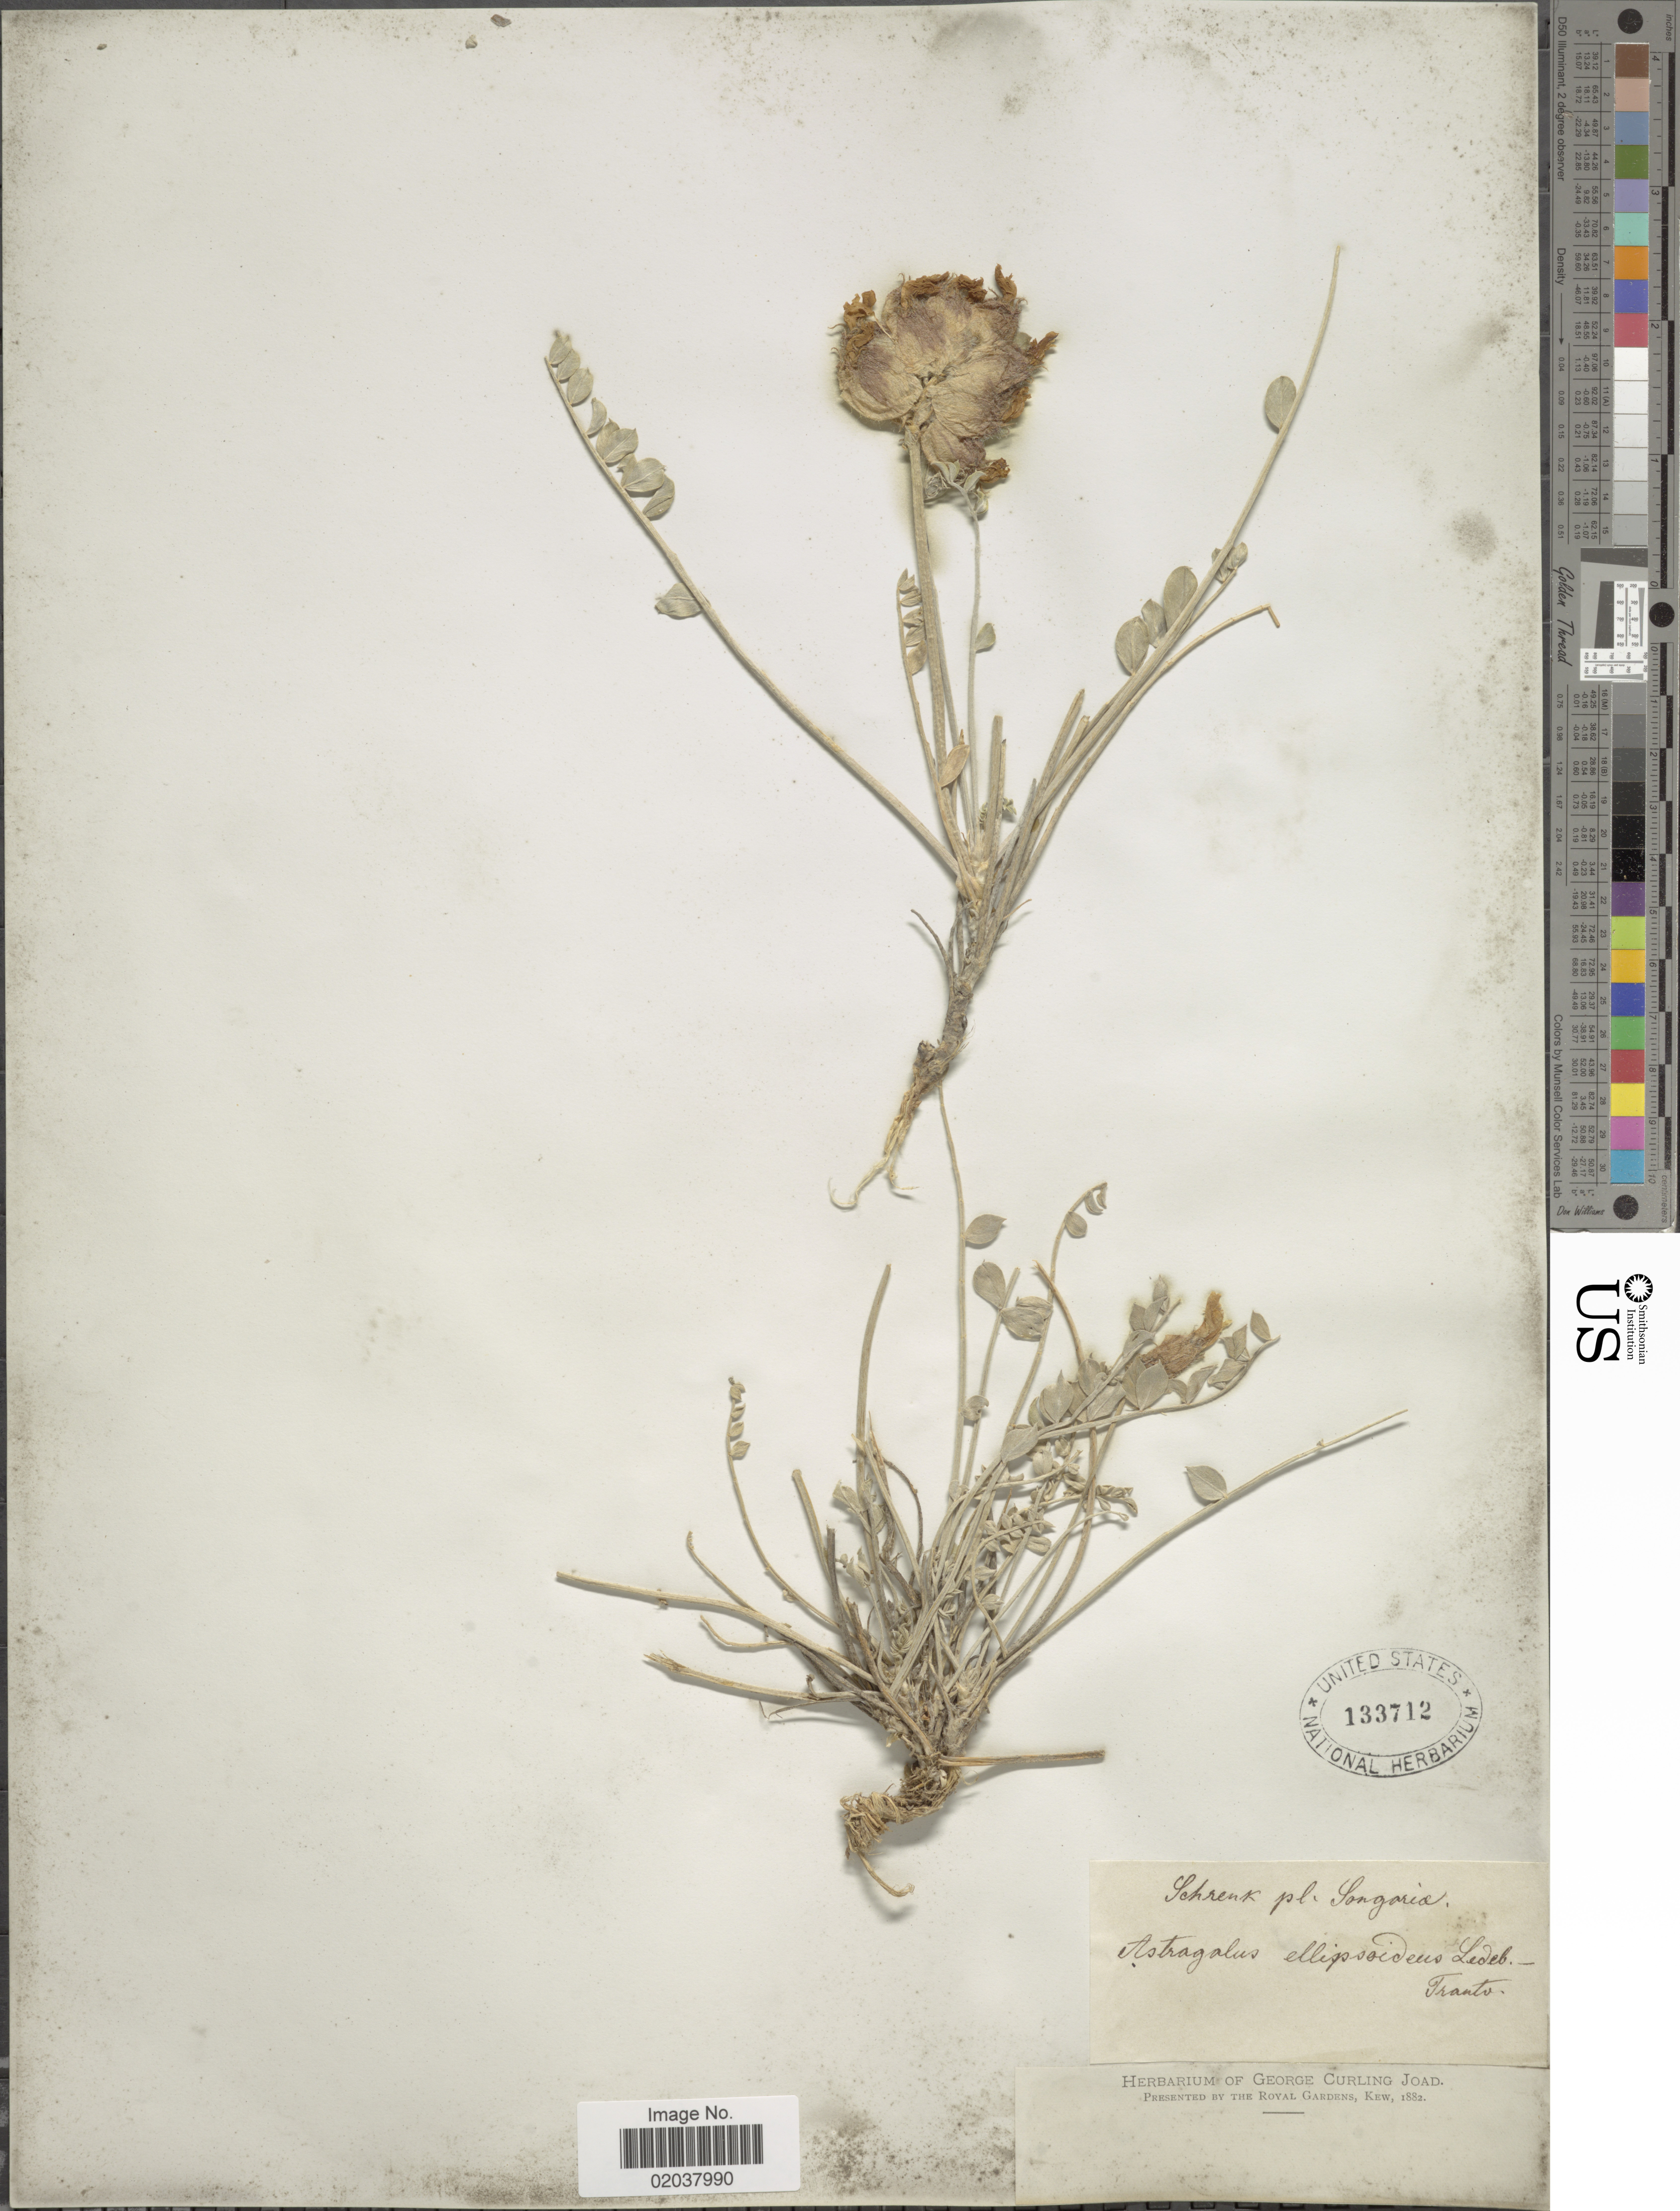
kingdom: Plantae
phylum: Tracheophyta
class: Magnoliopsida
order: Fabales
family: Fabaceae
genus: Astragalus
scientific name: Astragalus ellipsoideus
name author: Ledeb.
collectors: A.G. Schrenk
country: Kazakhstan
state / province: Almaty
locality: Songaria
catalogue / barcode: US 133712